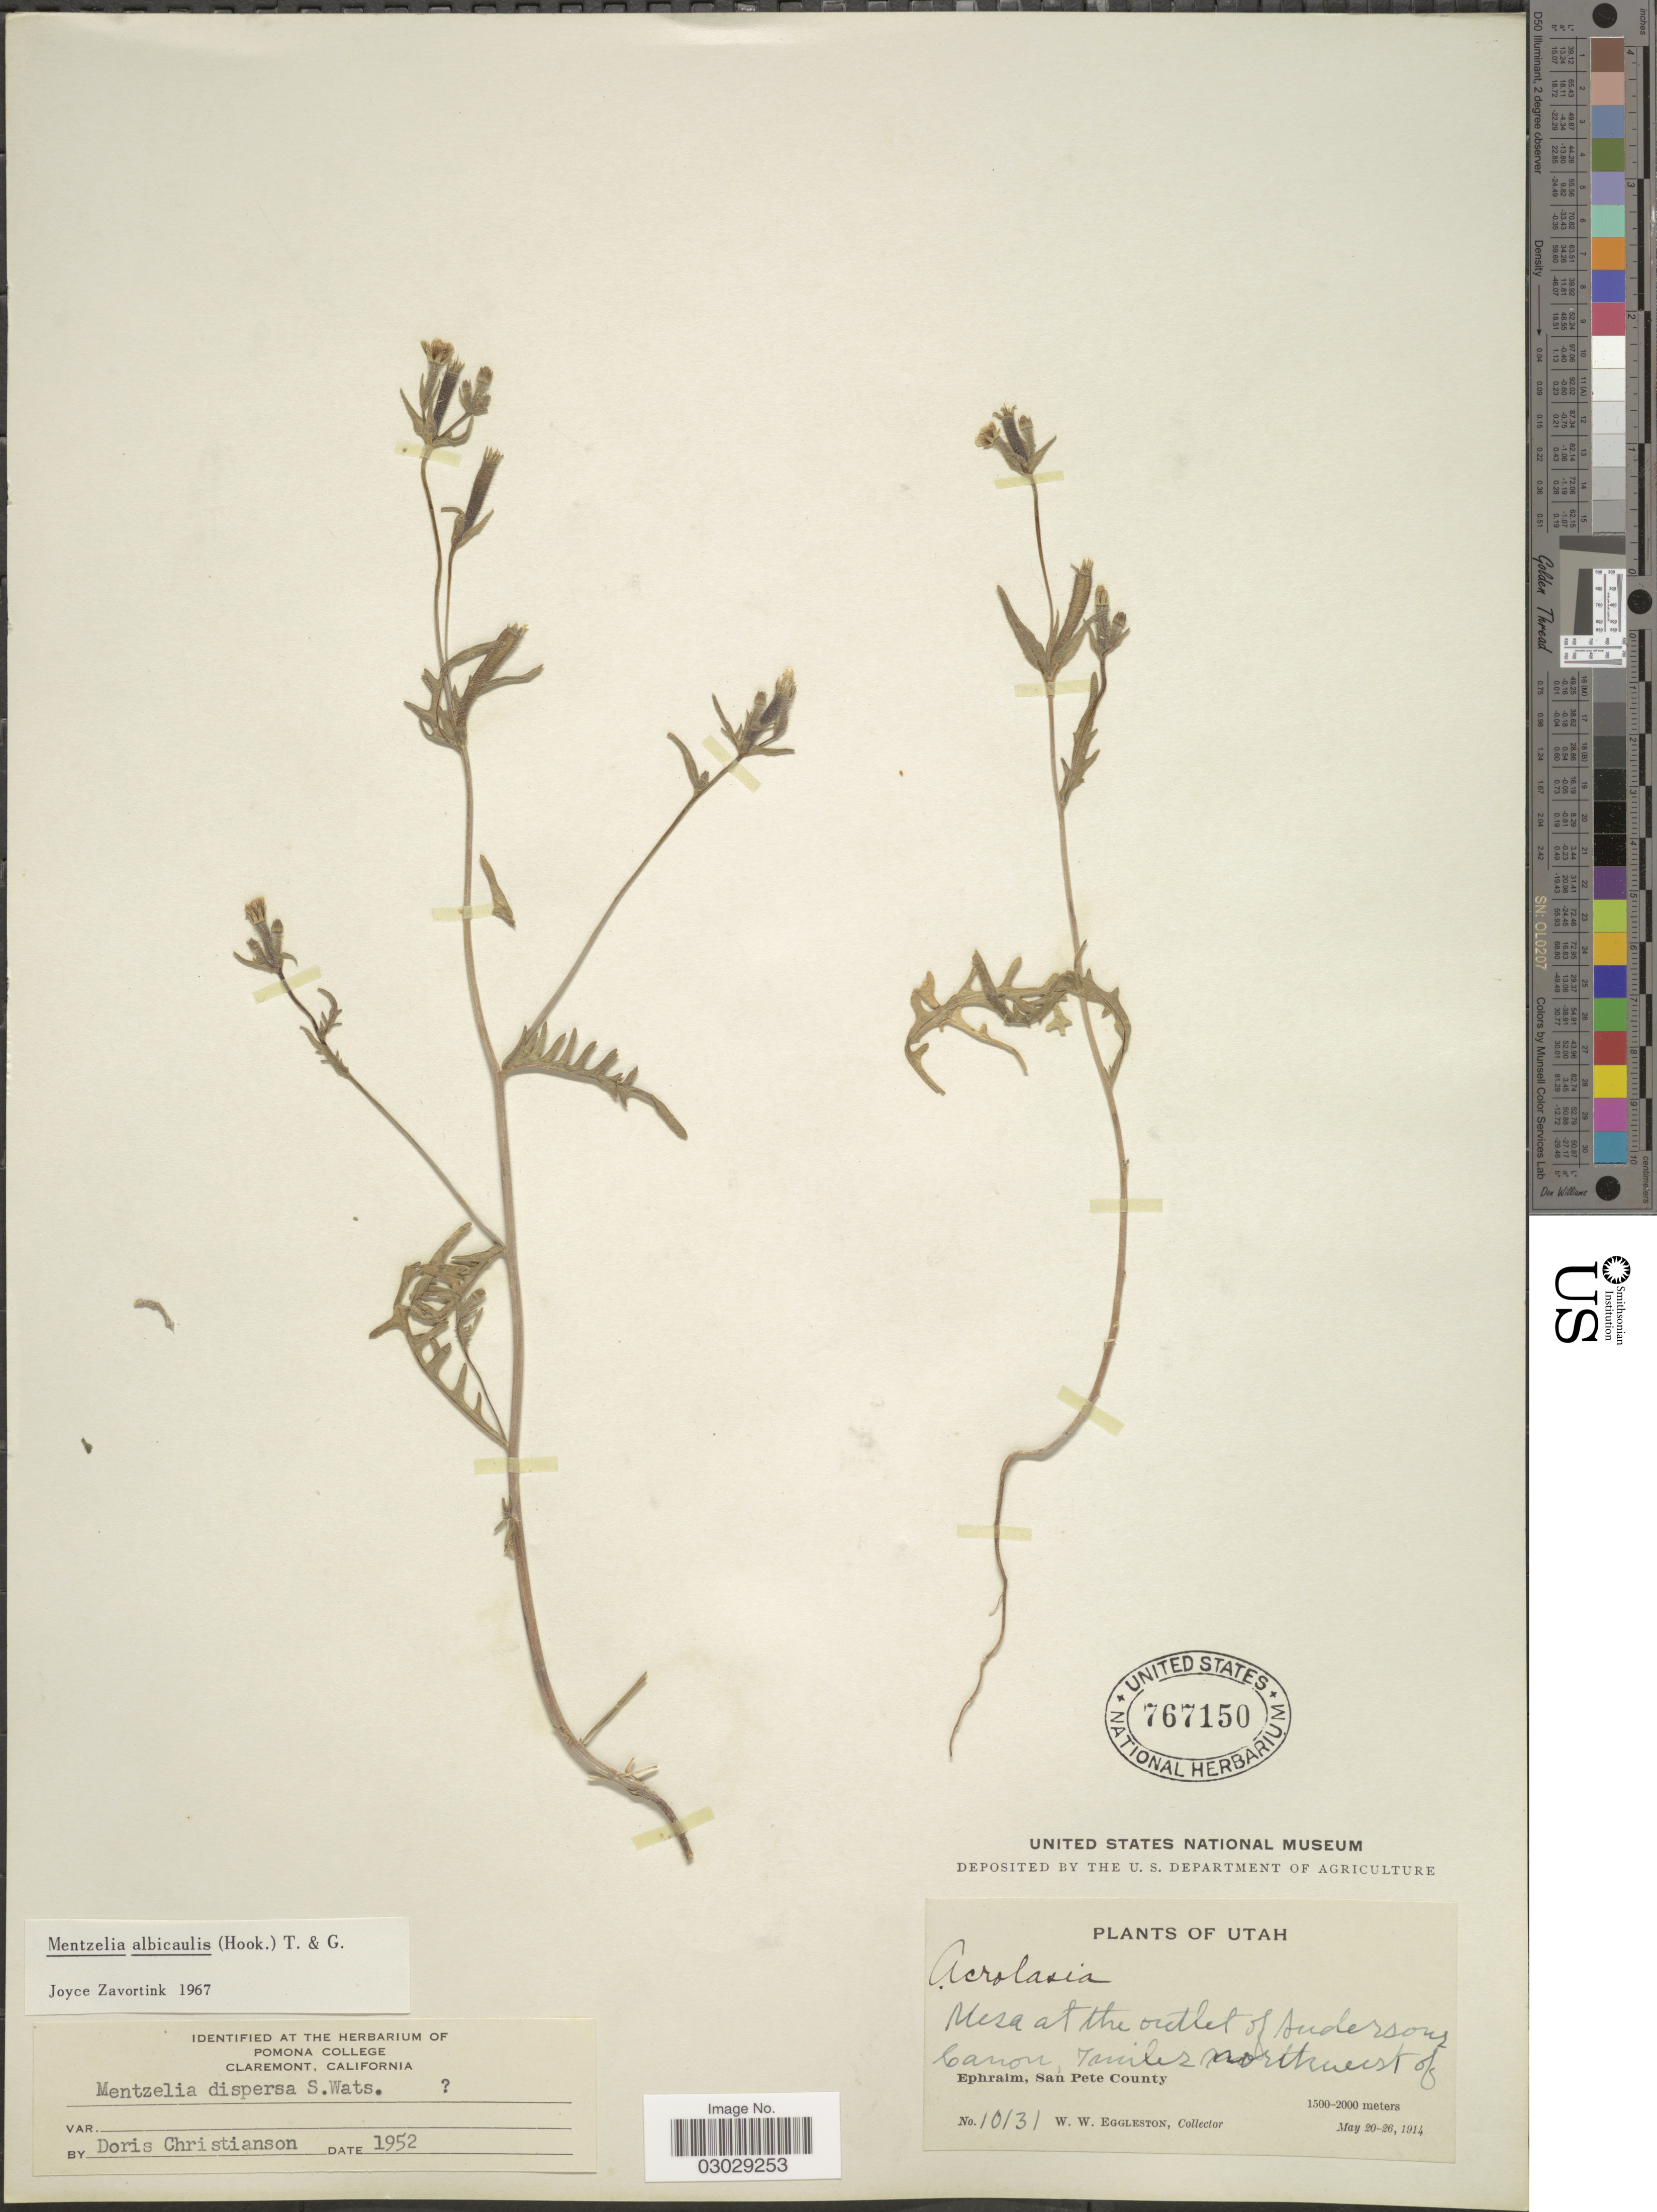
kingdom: Plantae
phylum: Tracheophyta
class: Magnoliopsida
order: Cornales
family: Loasaceae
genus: Mentzelia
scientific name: Mentzelia albicaulis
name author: (Douglas ex Hook.) Douglas ex Torr. & A. Gray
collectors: W. W. Eggleston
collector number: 10131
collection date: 1914-05-20/1914-05-26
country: United States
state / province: Utah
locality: Mesa at the outlet of Andersons Canon, 7 miles norhtwest of Ephraim, San Pete County.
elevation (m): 1500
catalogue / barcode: US 767150